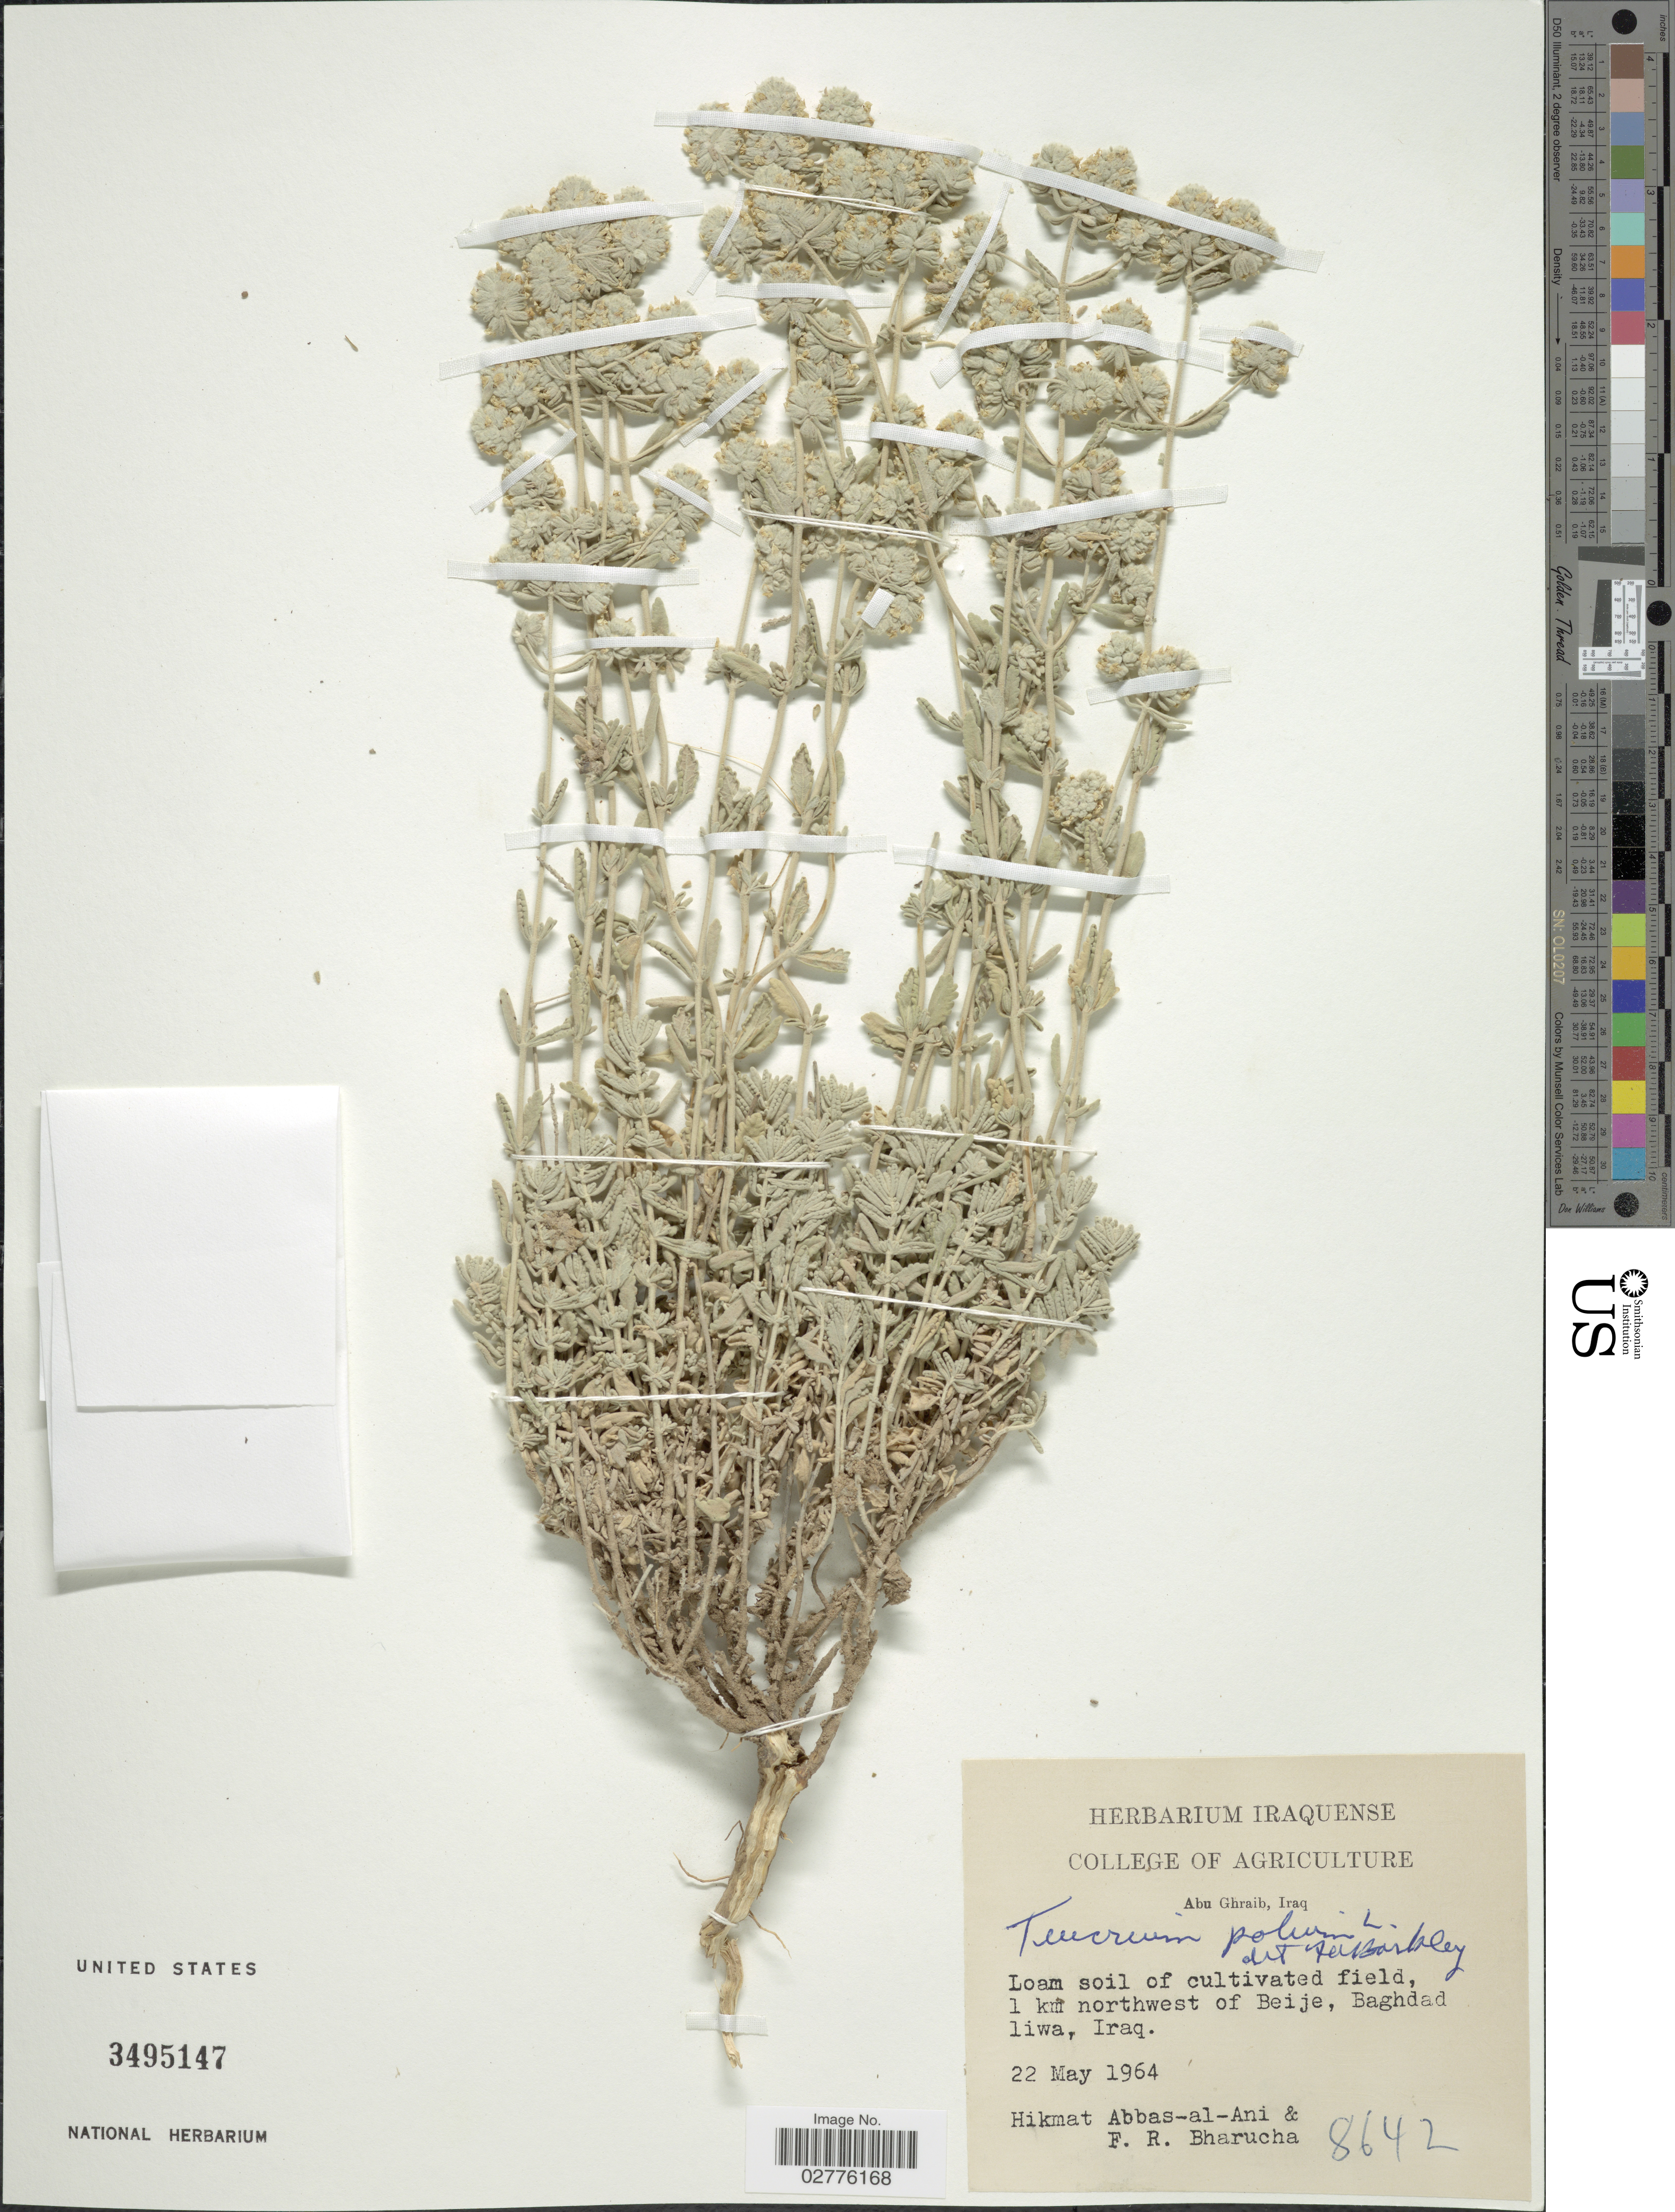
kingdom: Plantae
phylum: Tracheophyta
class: Magnoliopsida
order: Lamiales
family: Lamiaceae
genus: Teucrium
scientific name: Teucrium polium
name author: L.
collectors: H. Al-Ani & F. Bharucha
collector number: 8642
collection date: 1964-05-22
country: Iraq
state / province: Baghdad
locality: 1 km northwest of Beije, Baghdad liwa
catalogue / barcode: US 3495147